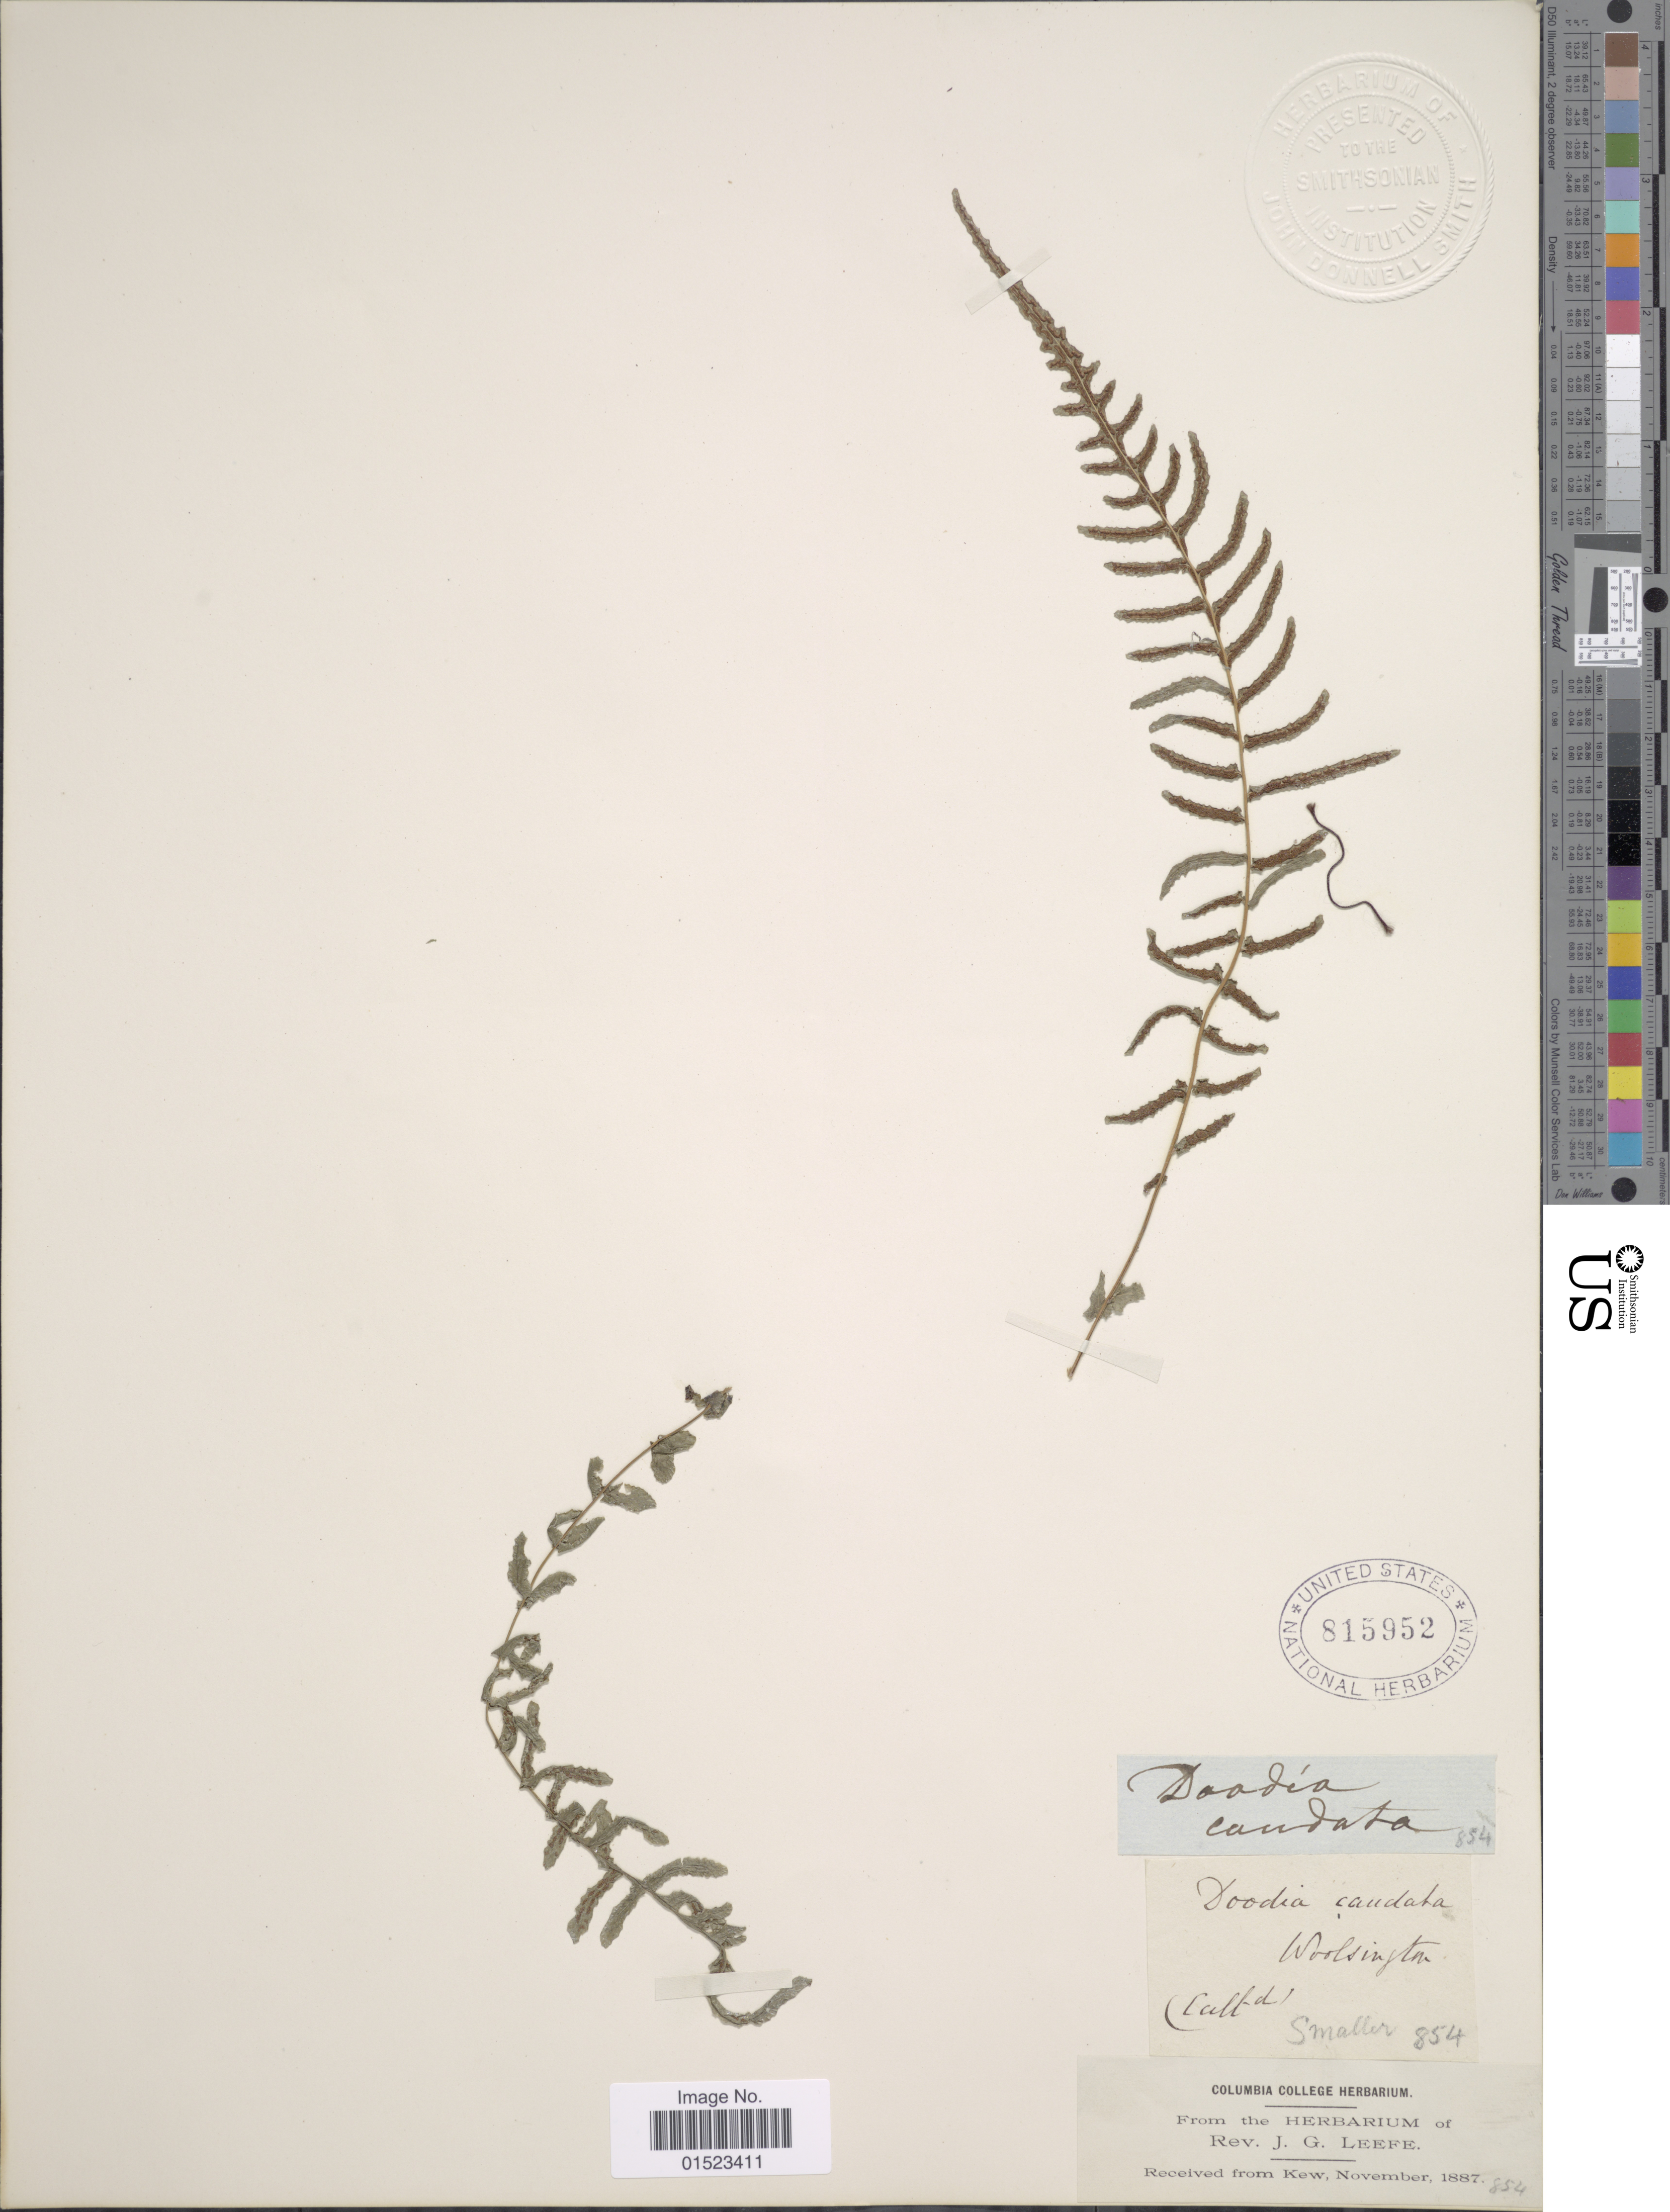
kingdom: Plantae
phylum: Tracheophyta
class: Polypodiopsida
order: Polypodiales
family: Blechnaceae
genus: Blechnum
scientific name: Blechnum caudatum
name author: Cav.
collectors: Smaller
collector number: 854?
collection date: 1887-11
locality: Woolsington [interpreted]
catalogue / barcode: US 815952